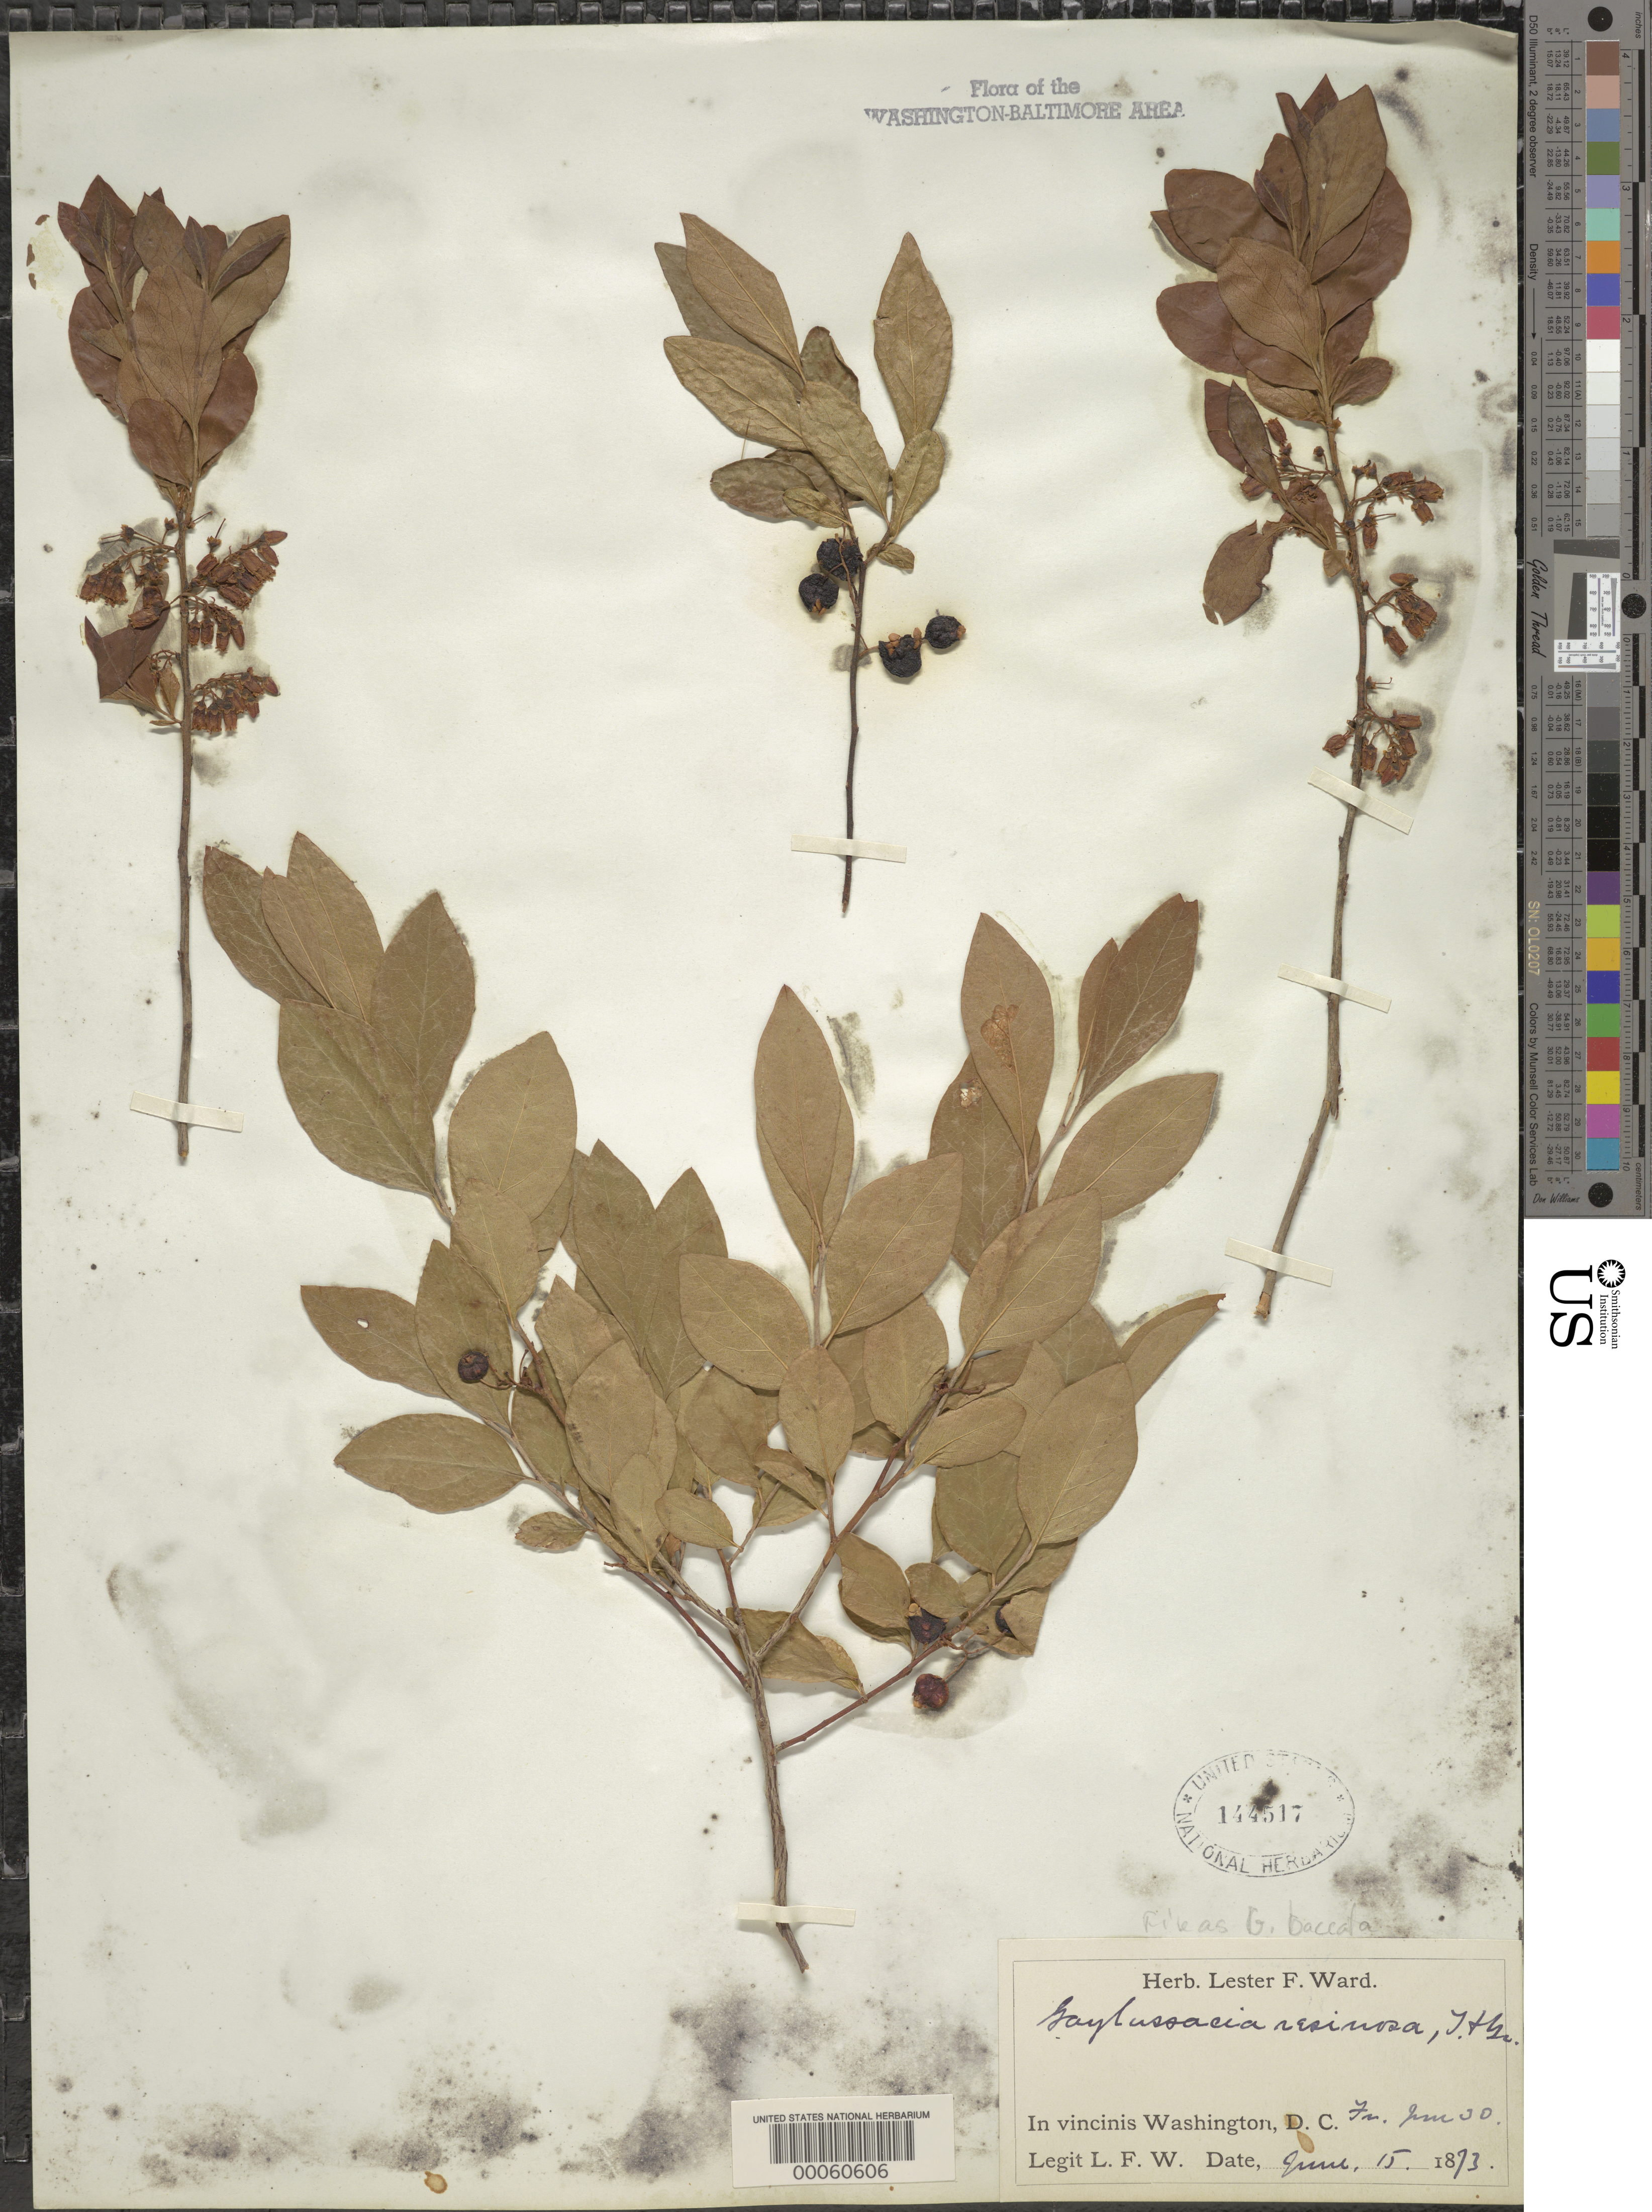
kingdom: Plantae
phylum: Tracheophyta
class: Magnoliopsida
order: Ericales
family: Ericaceae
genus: Gaylussacia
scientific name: Gaylussacia baccata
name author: (Wangenh.) K. Koch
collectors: L. F. Ward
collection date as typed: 15 Jun 1873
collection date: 1873-06-15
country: United States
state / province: District of Columbia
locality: Washington DC Area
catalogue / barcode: US 144517